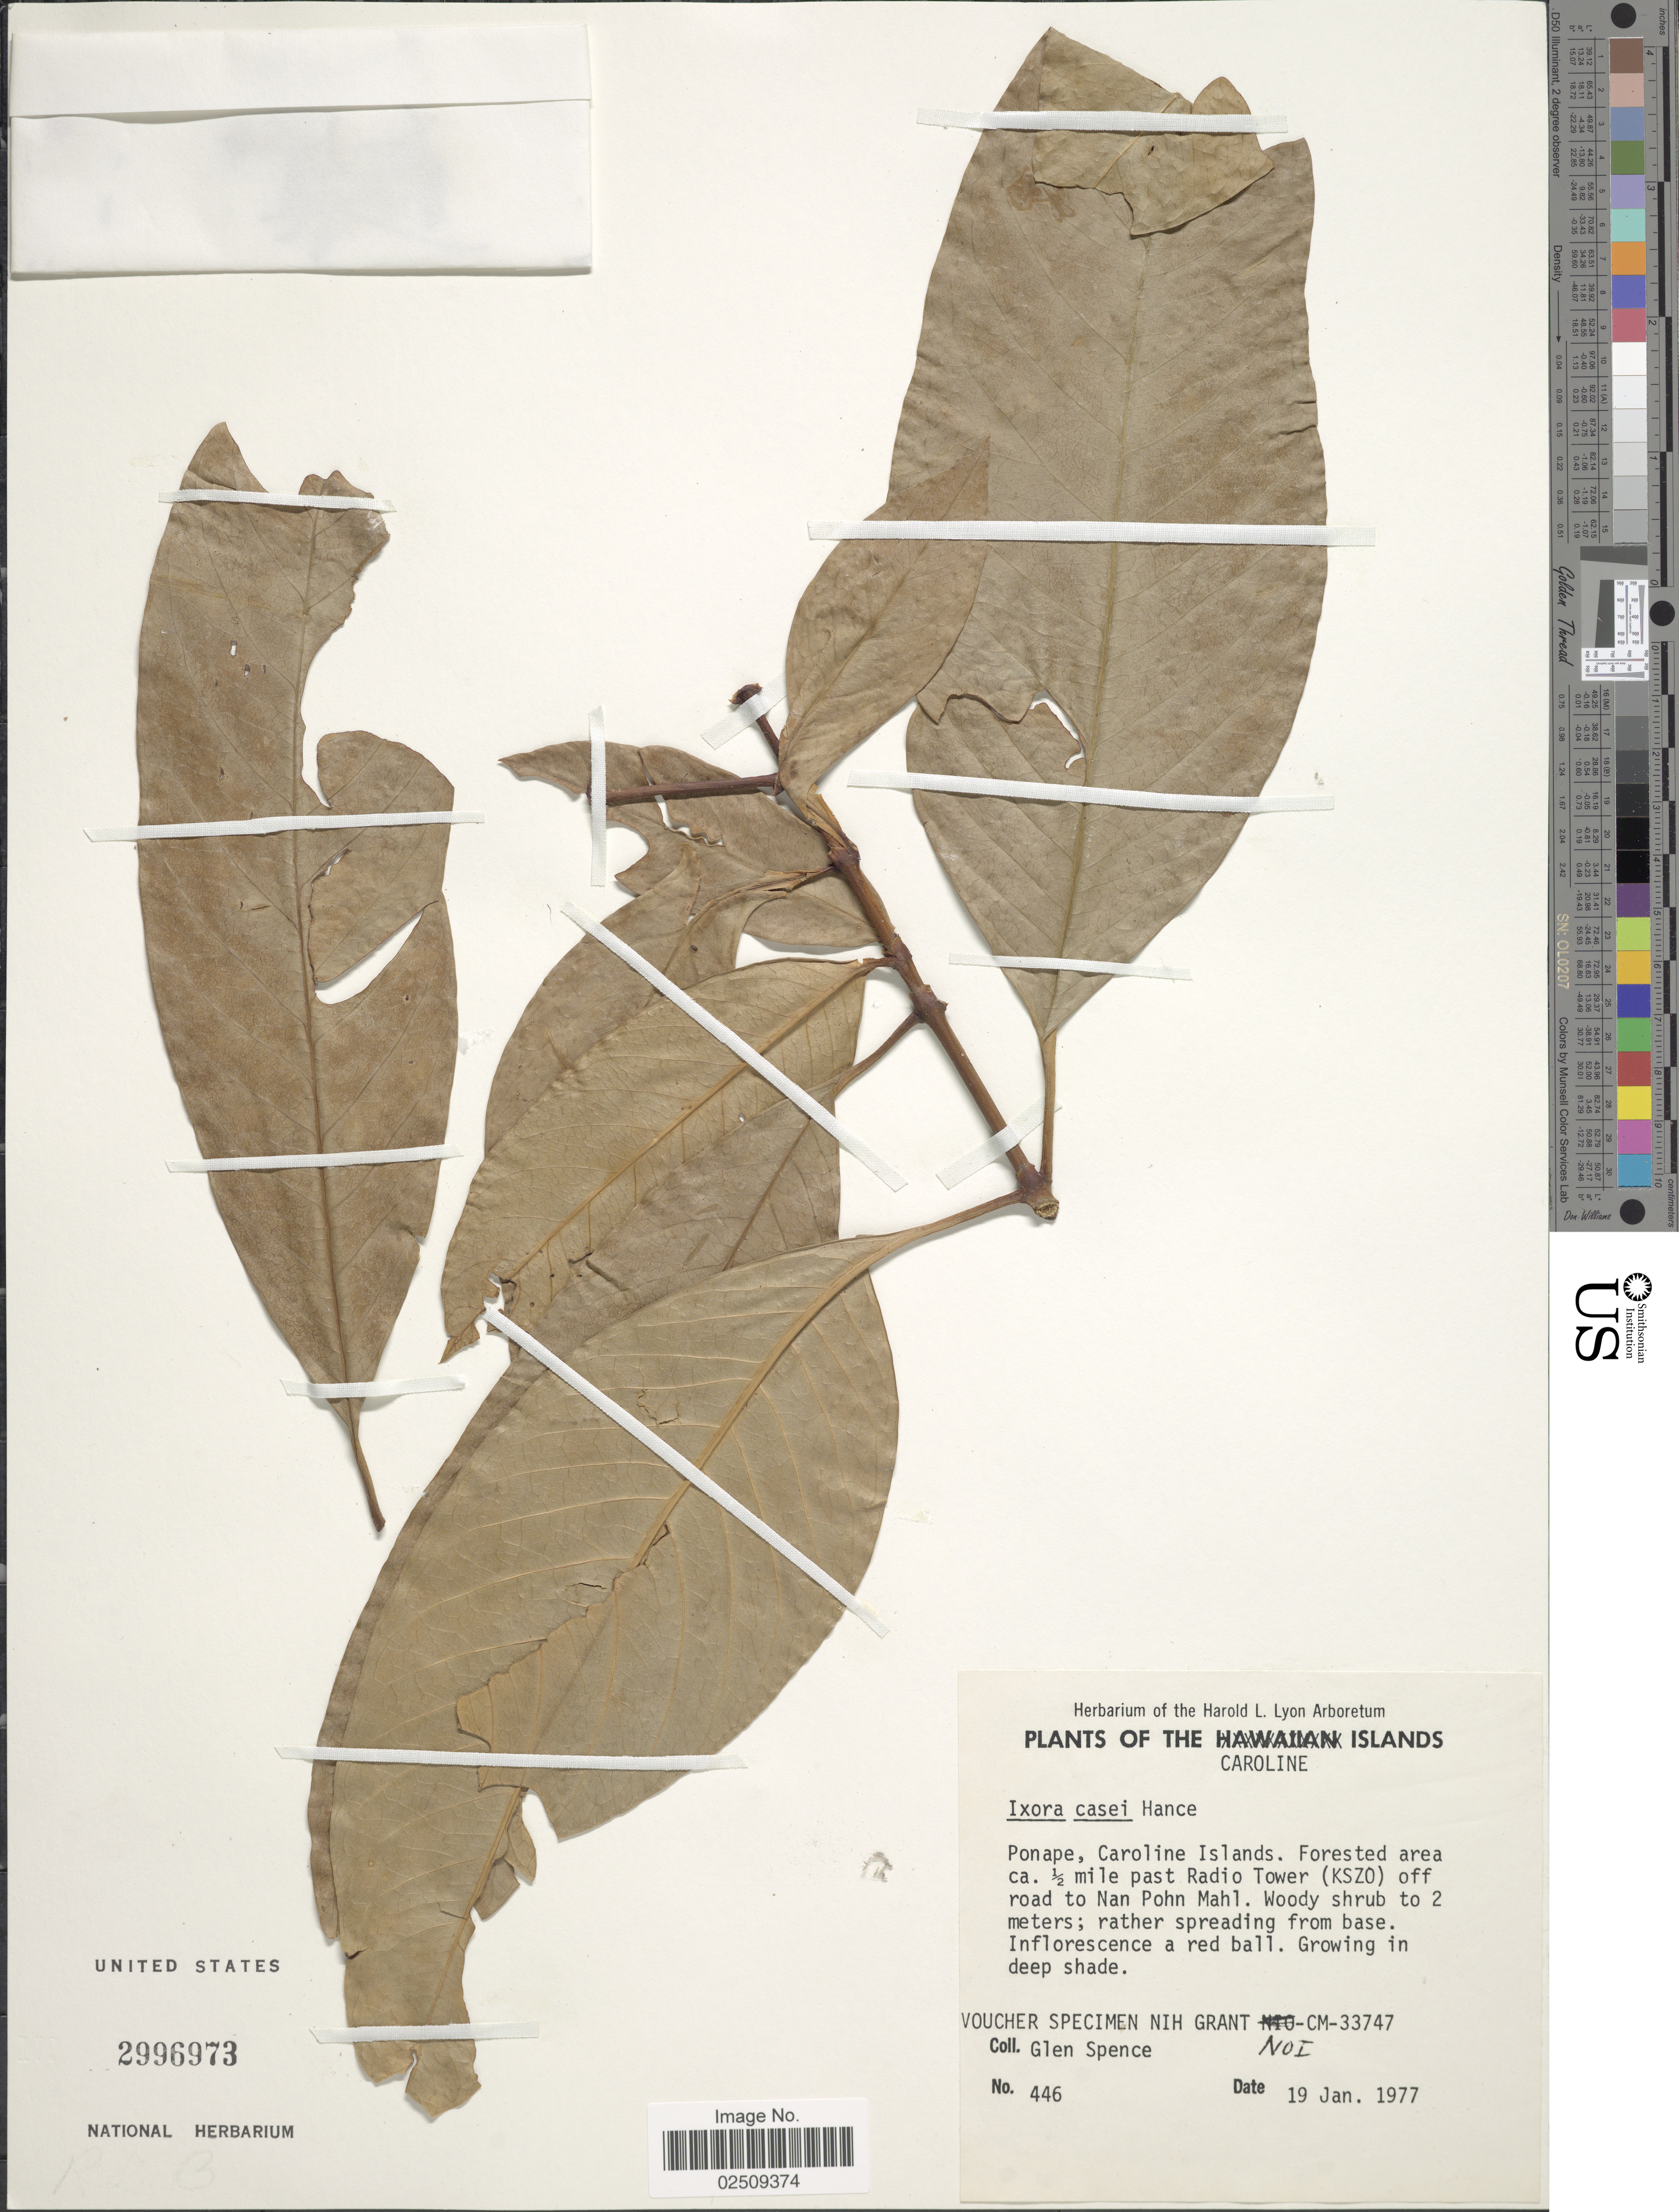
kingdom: Plantae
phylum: Tracheophyta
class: Magnoliopsida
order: Gentianales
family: Rubiaceae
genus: Ixora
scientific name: Ixora casei var. casei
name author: Hance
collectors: G. Spence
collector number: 446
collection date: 1977-01-19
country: Micronesia, Federated States of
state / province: Pohnpei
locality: Caroline Islands. Ponape. Forested area ca. 1/2 mile past Radio Tower (KSZO) off road to Nan Pohn Mahl.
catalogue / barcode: US 2996973